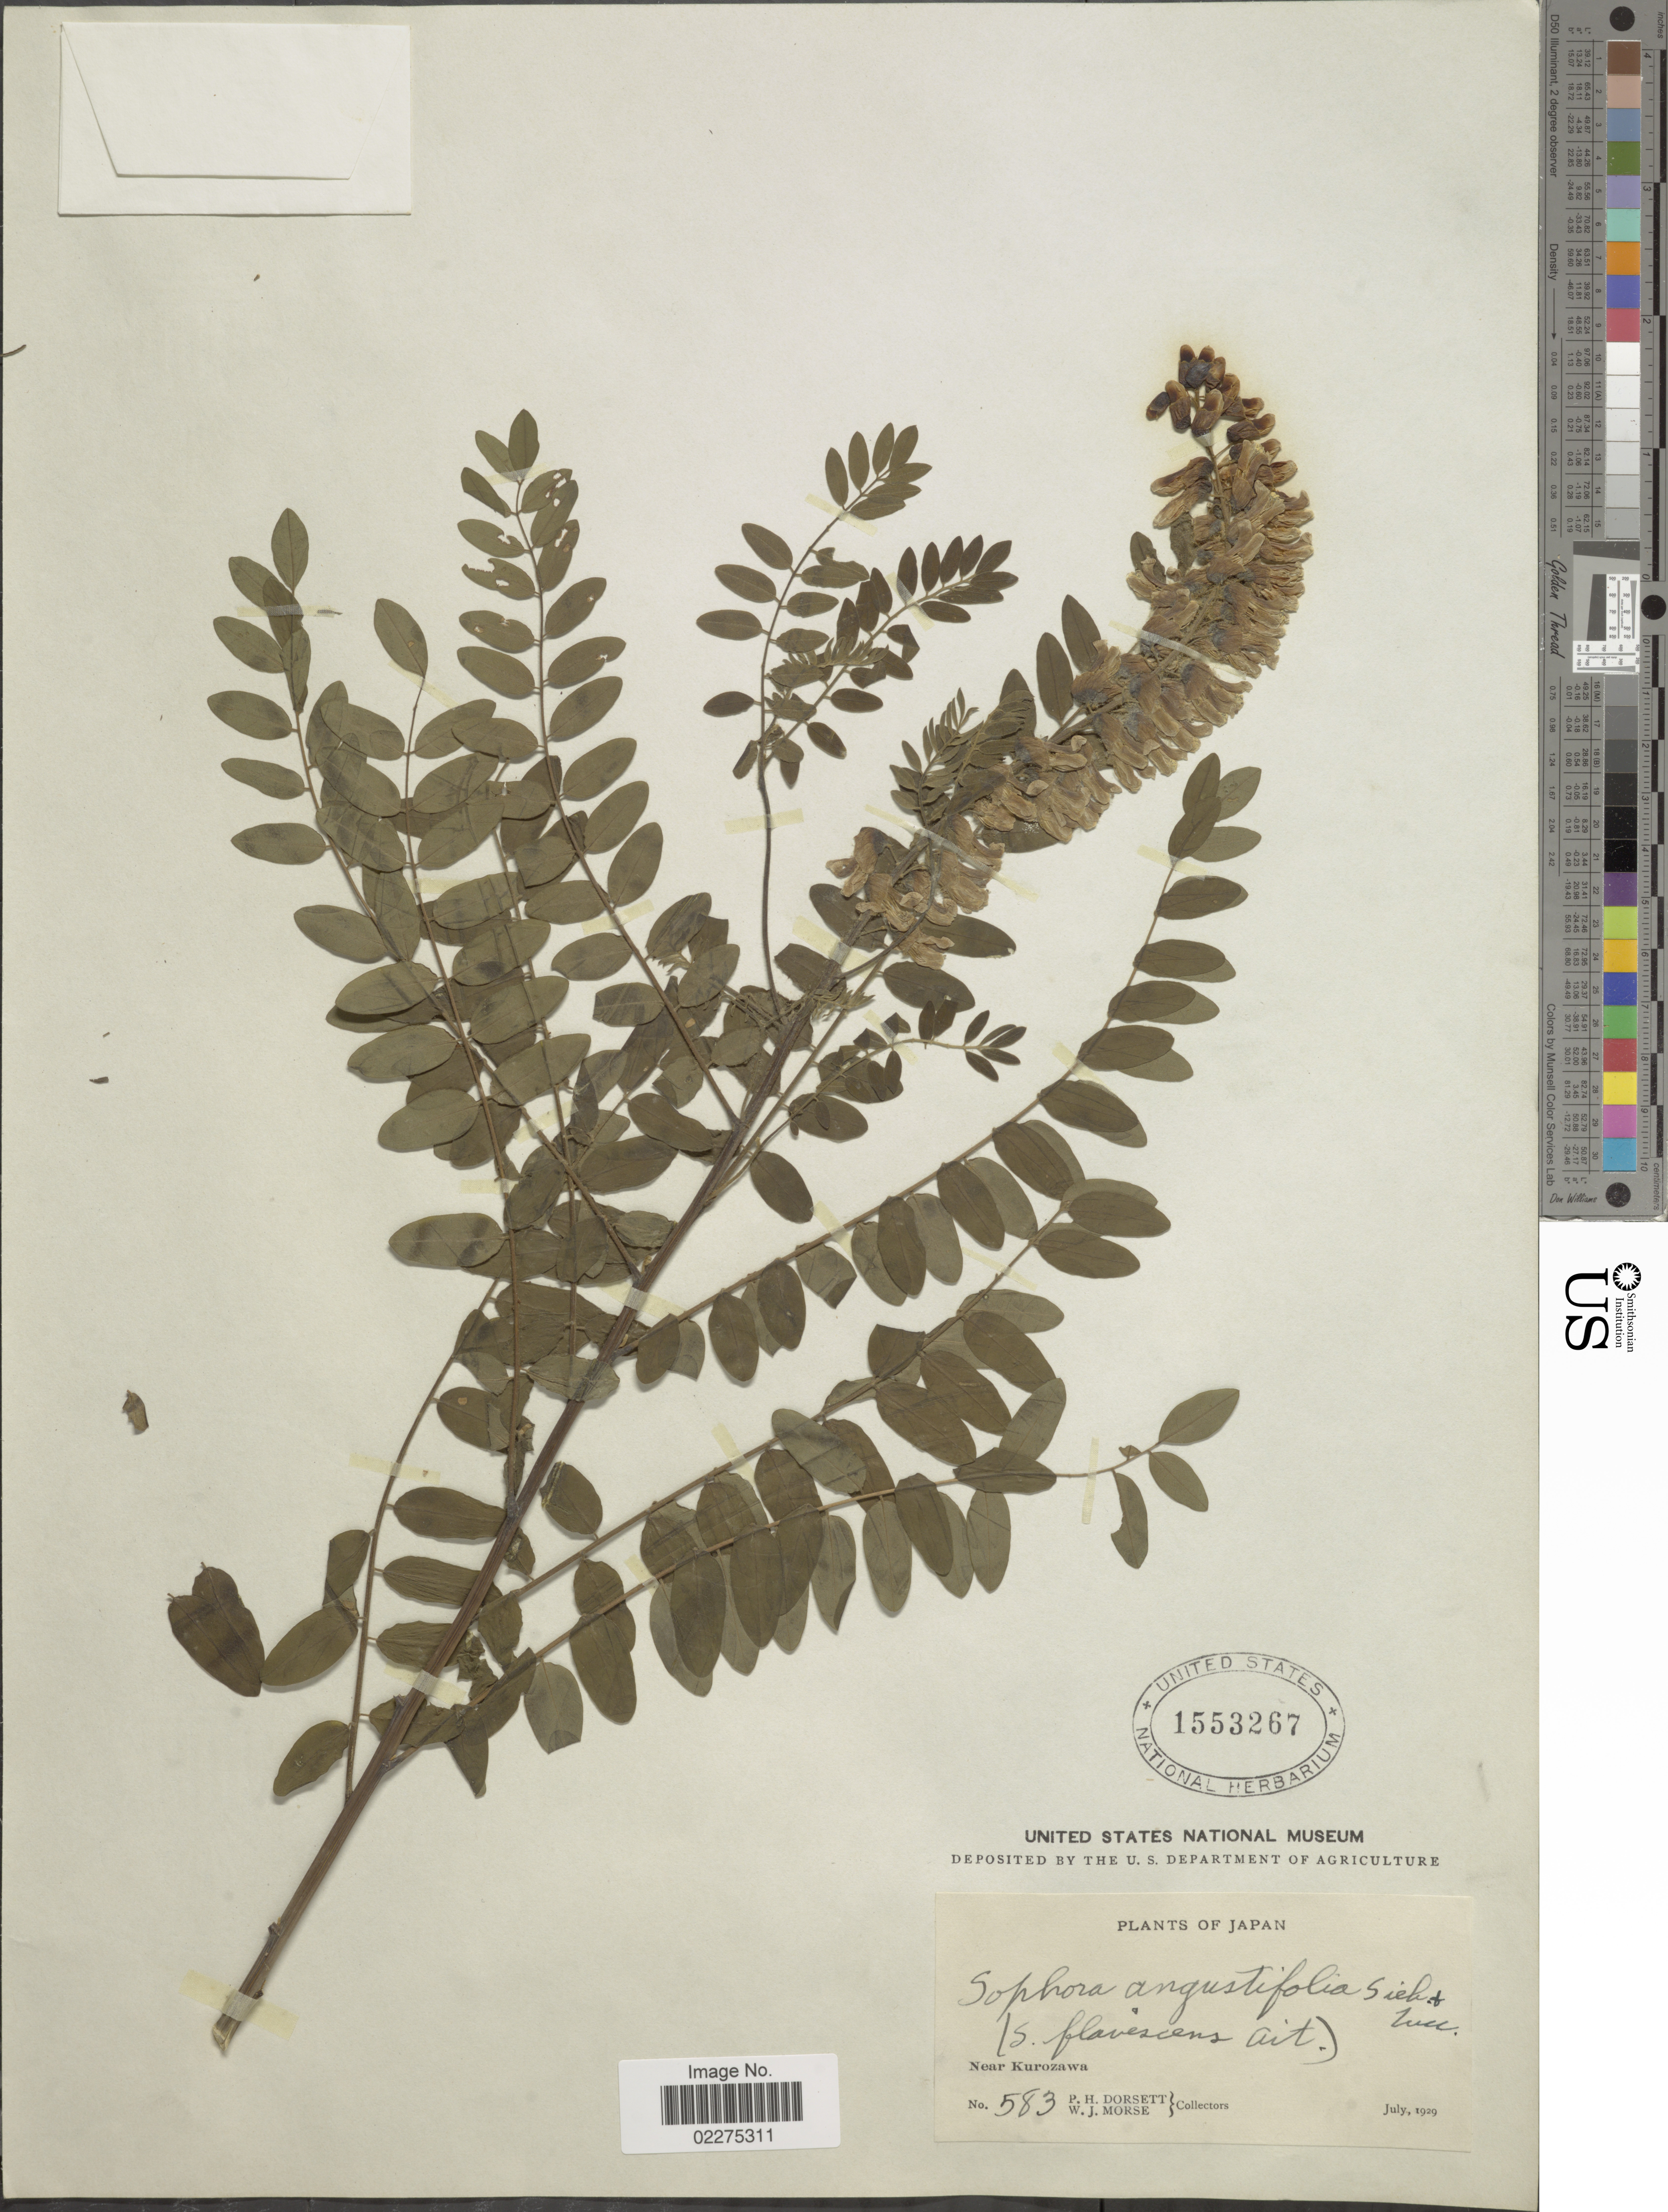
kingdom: Plantae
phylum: Tracheophyta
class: Magnoliopsida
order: Fabales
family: Fabaceae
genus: Sophora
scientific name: Sophora flavescens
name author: Aiton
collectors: P. H. Dorsett & W. J. Morse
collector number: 583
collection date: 1929-07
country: Japan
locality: Near Kurozawa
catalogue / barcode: US 1553267